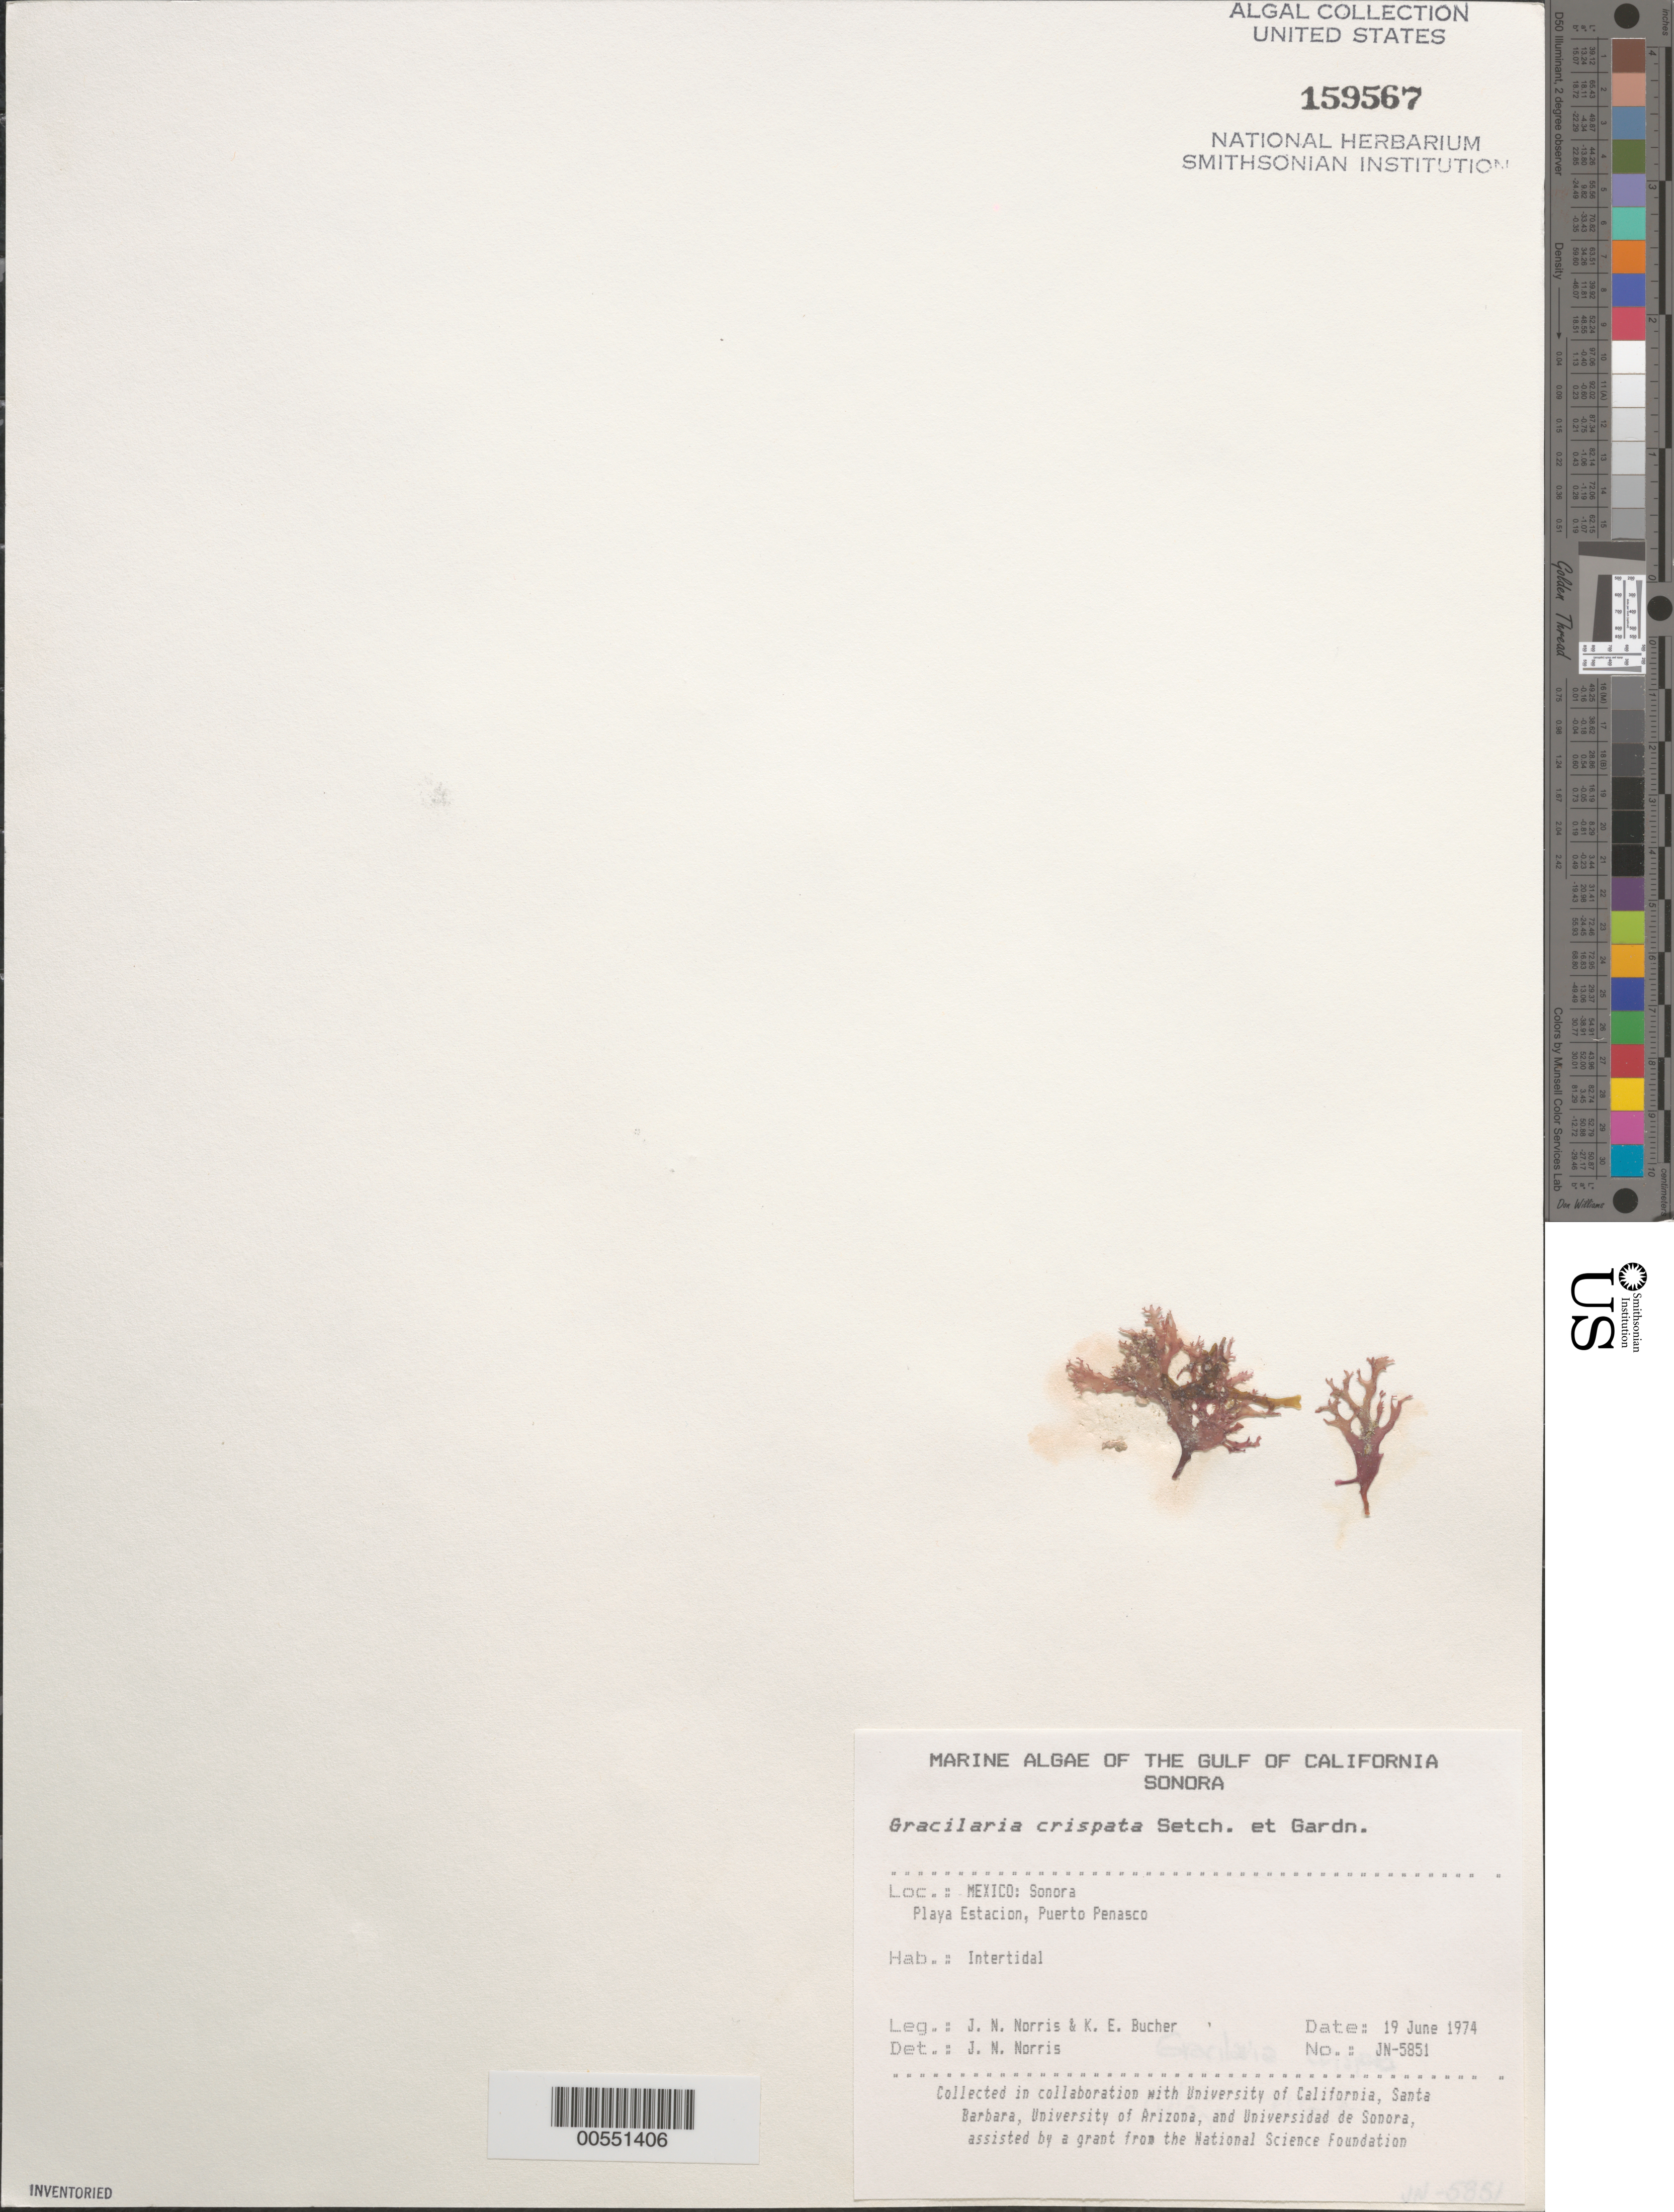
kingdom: Plantae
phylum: Rhodophyta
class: Florideophyceae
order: Gracilariales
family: Gracilariaceae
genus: Gracilaria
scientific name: Gracilaria crispata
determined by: Norris, James N.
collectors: J. N. Norris & K. E. Bucher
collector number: JN-5851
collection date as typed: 19 Jun 1974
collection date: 1974-06-19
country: Mexico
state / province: Sonora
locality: Playa Estacion, Puerto Penasco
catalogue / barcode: US 159567